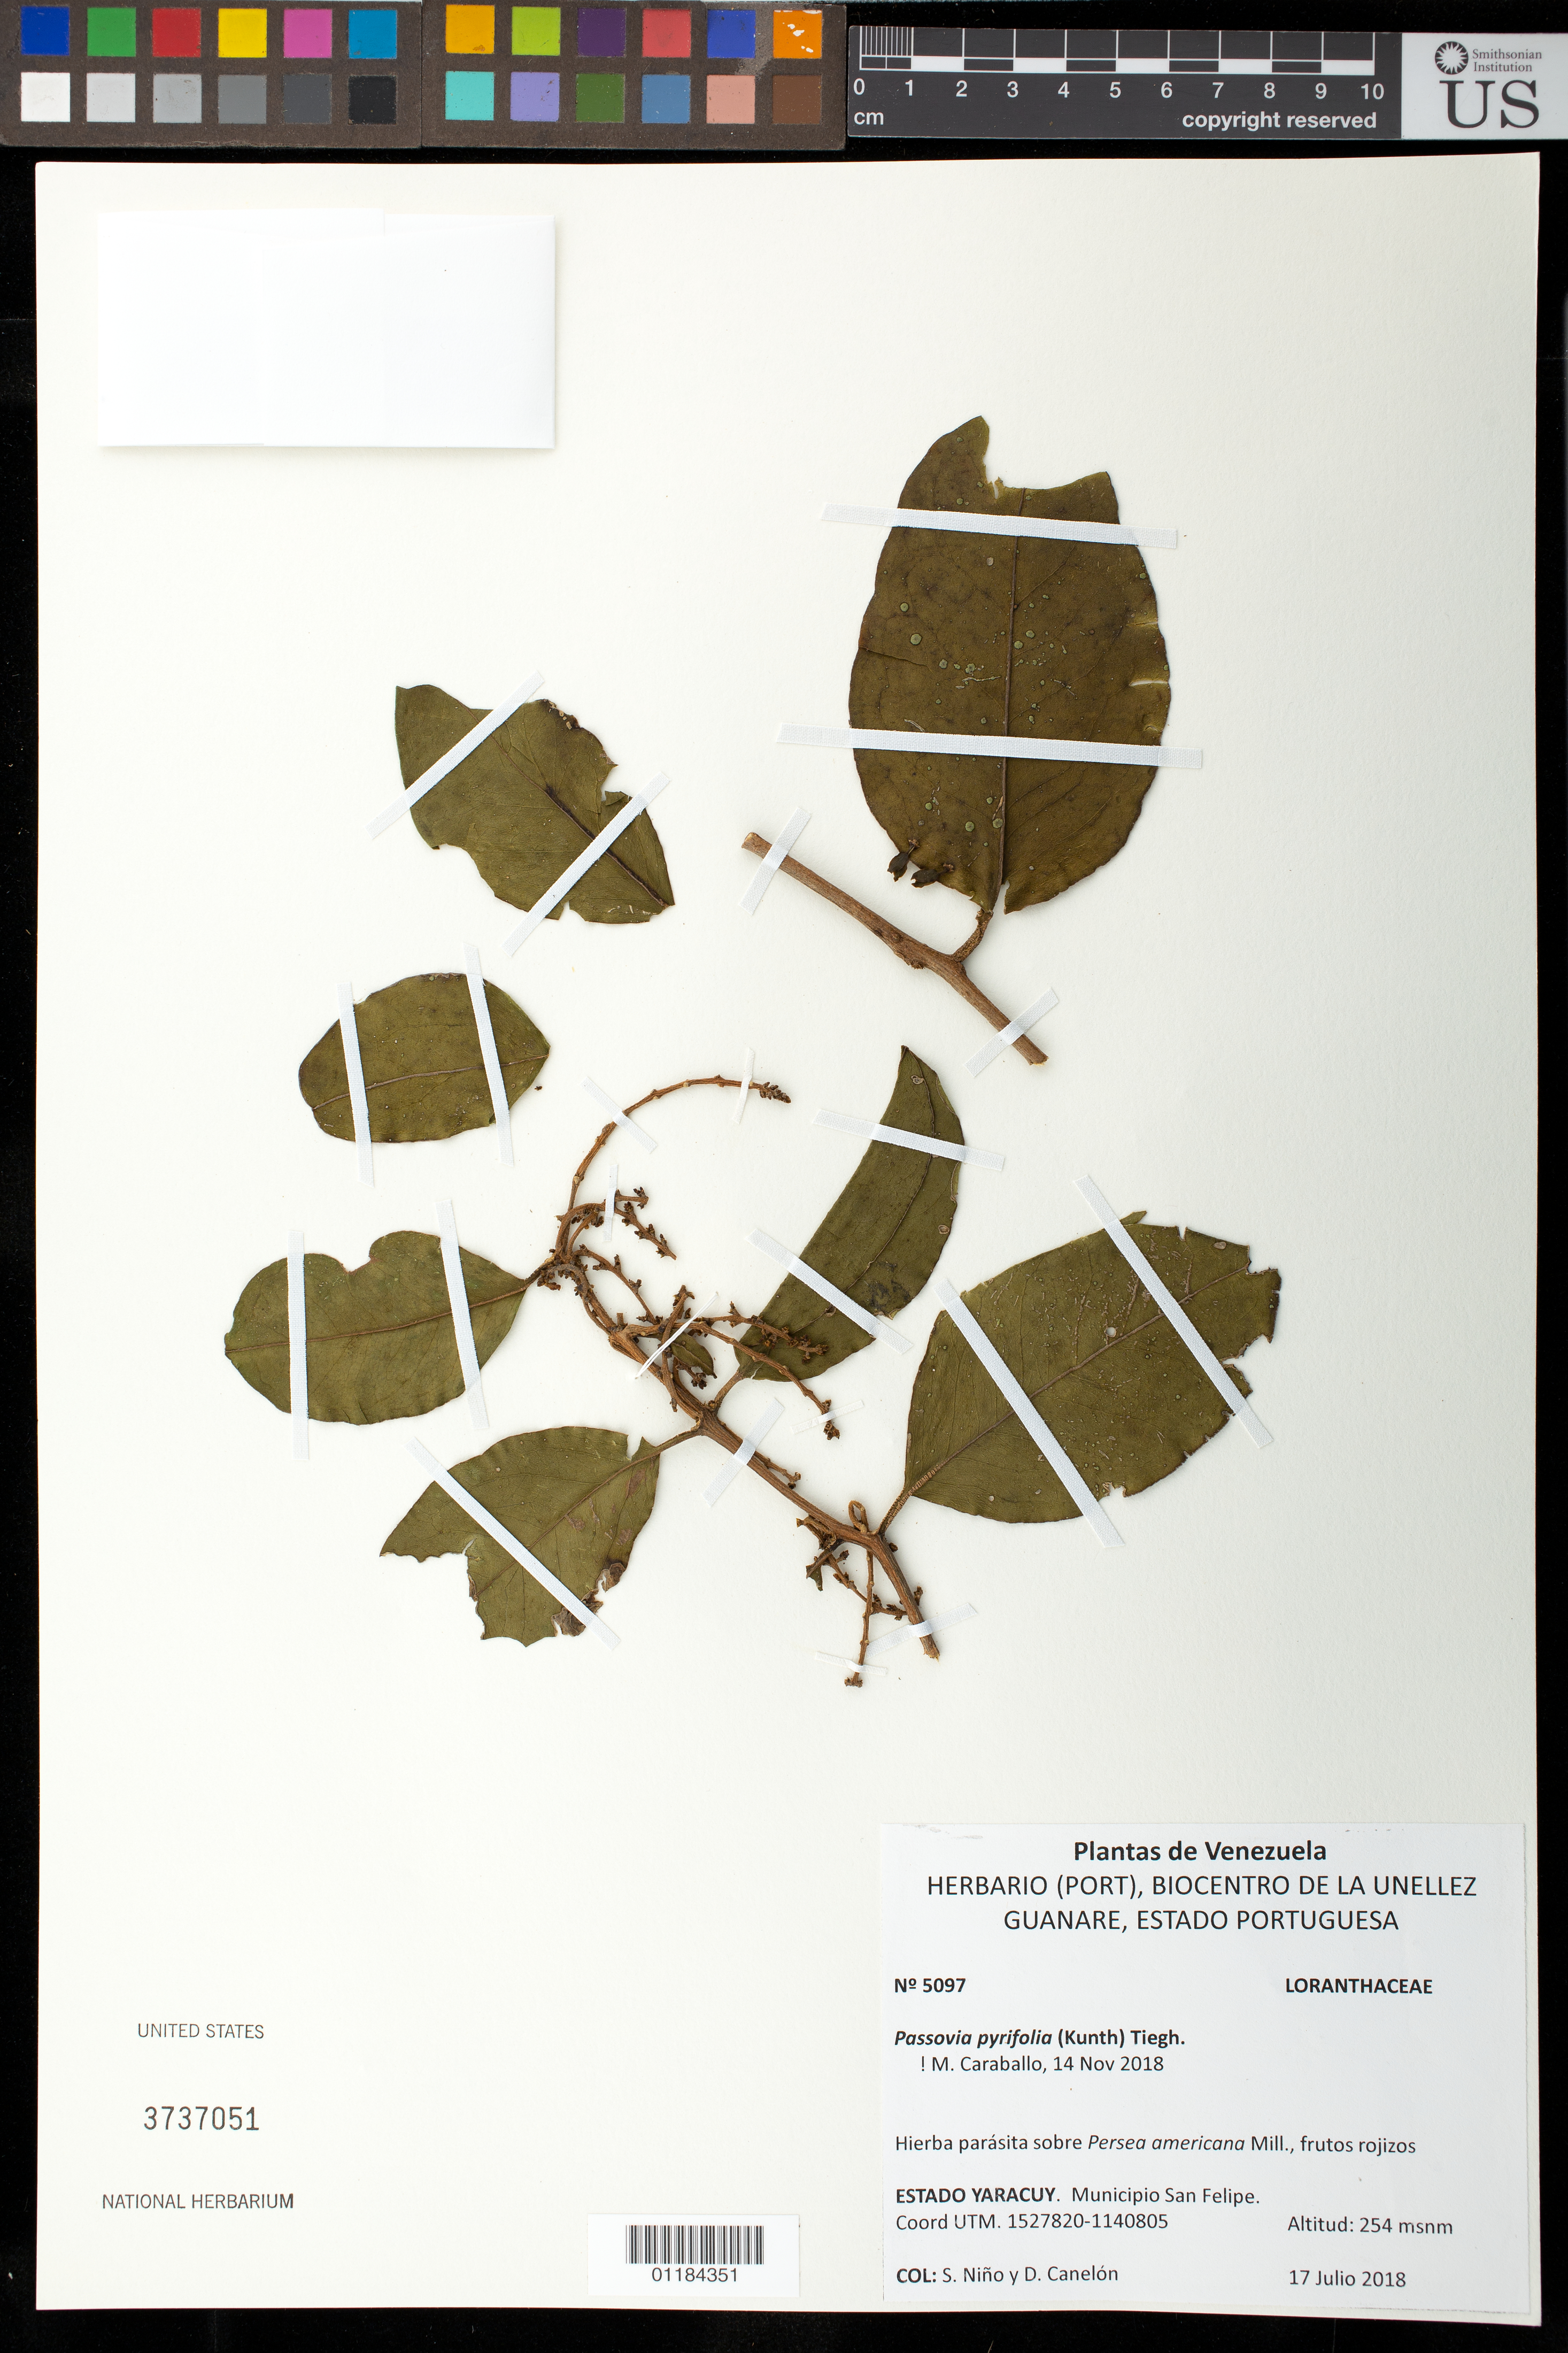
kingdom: Plantae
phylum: Tracheophyta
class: Magnoliopsida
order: Santalales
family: Loranthaceae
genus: Passovia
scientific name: Passovia pyrifolia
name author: (Kunth) Tiegh.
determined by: Caraballo-Ortiz, Marcos A., (MISS), University of Mississippi (UNITED STATES)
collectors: S. M. Niño & D. Canelón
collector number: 5097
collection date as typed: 17 Julio 2018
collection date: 2018-07-17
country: Venezuela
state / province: Yaracuy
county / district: San Felipe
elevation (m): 254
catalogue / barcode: US 3737051